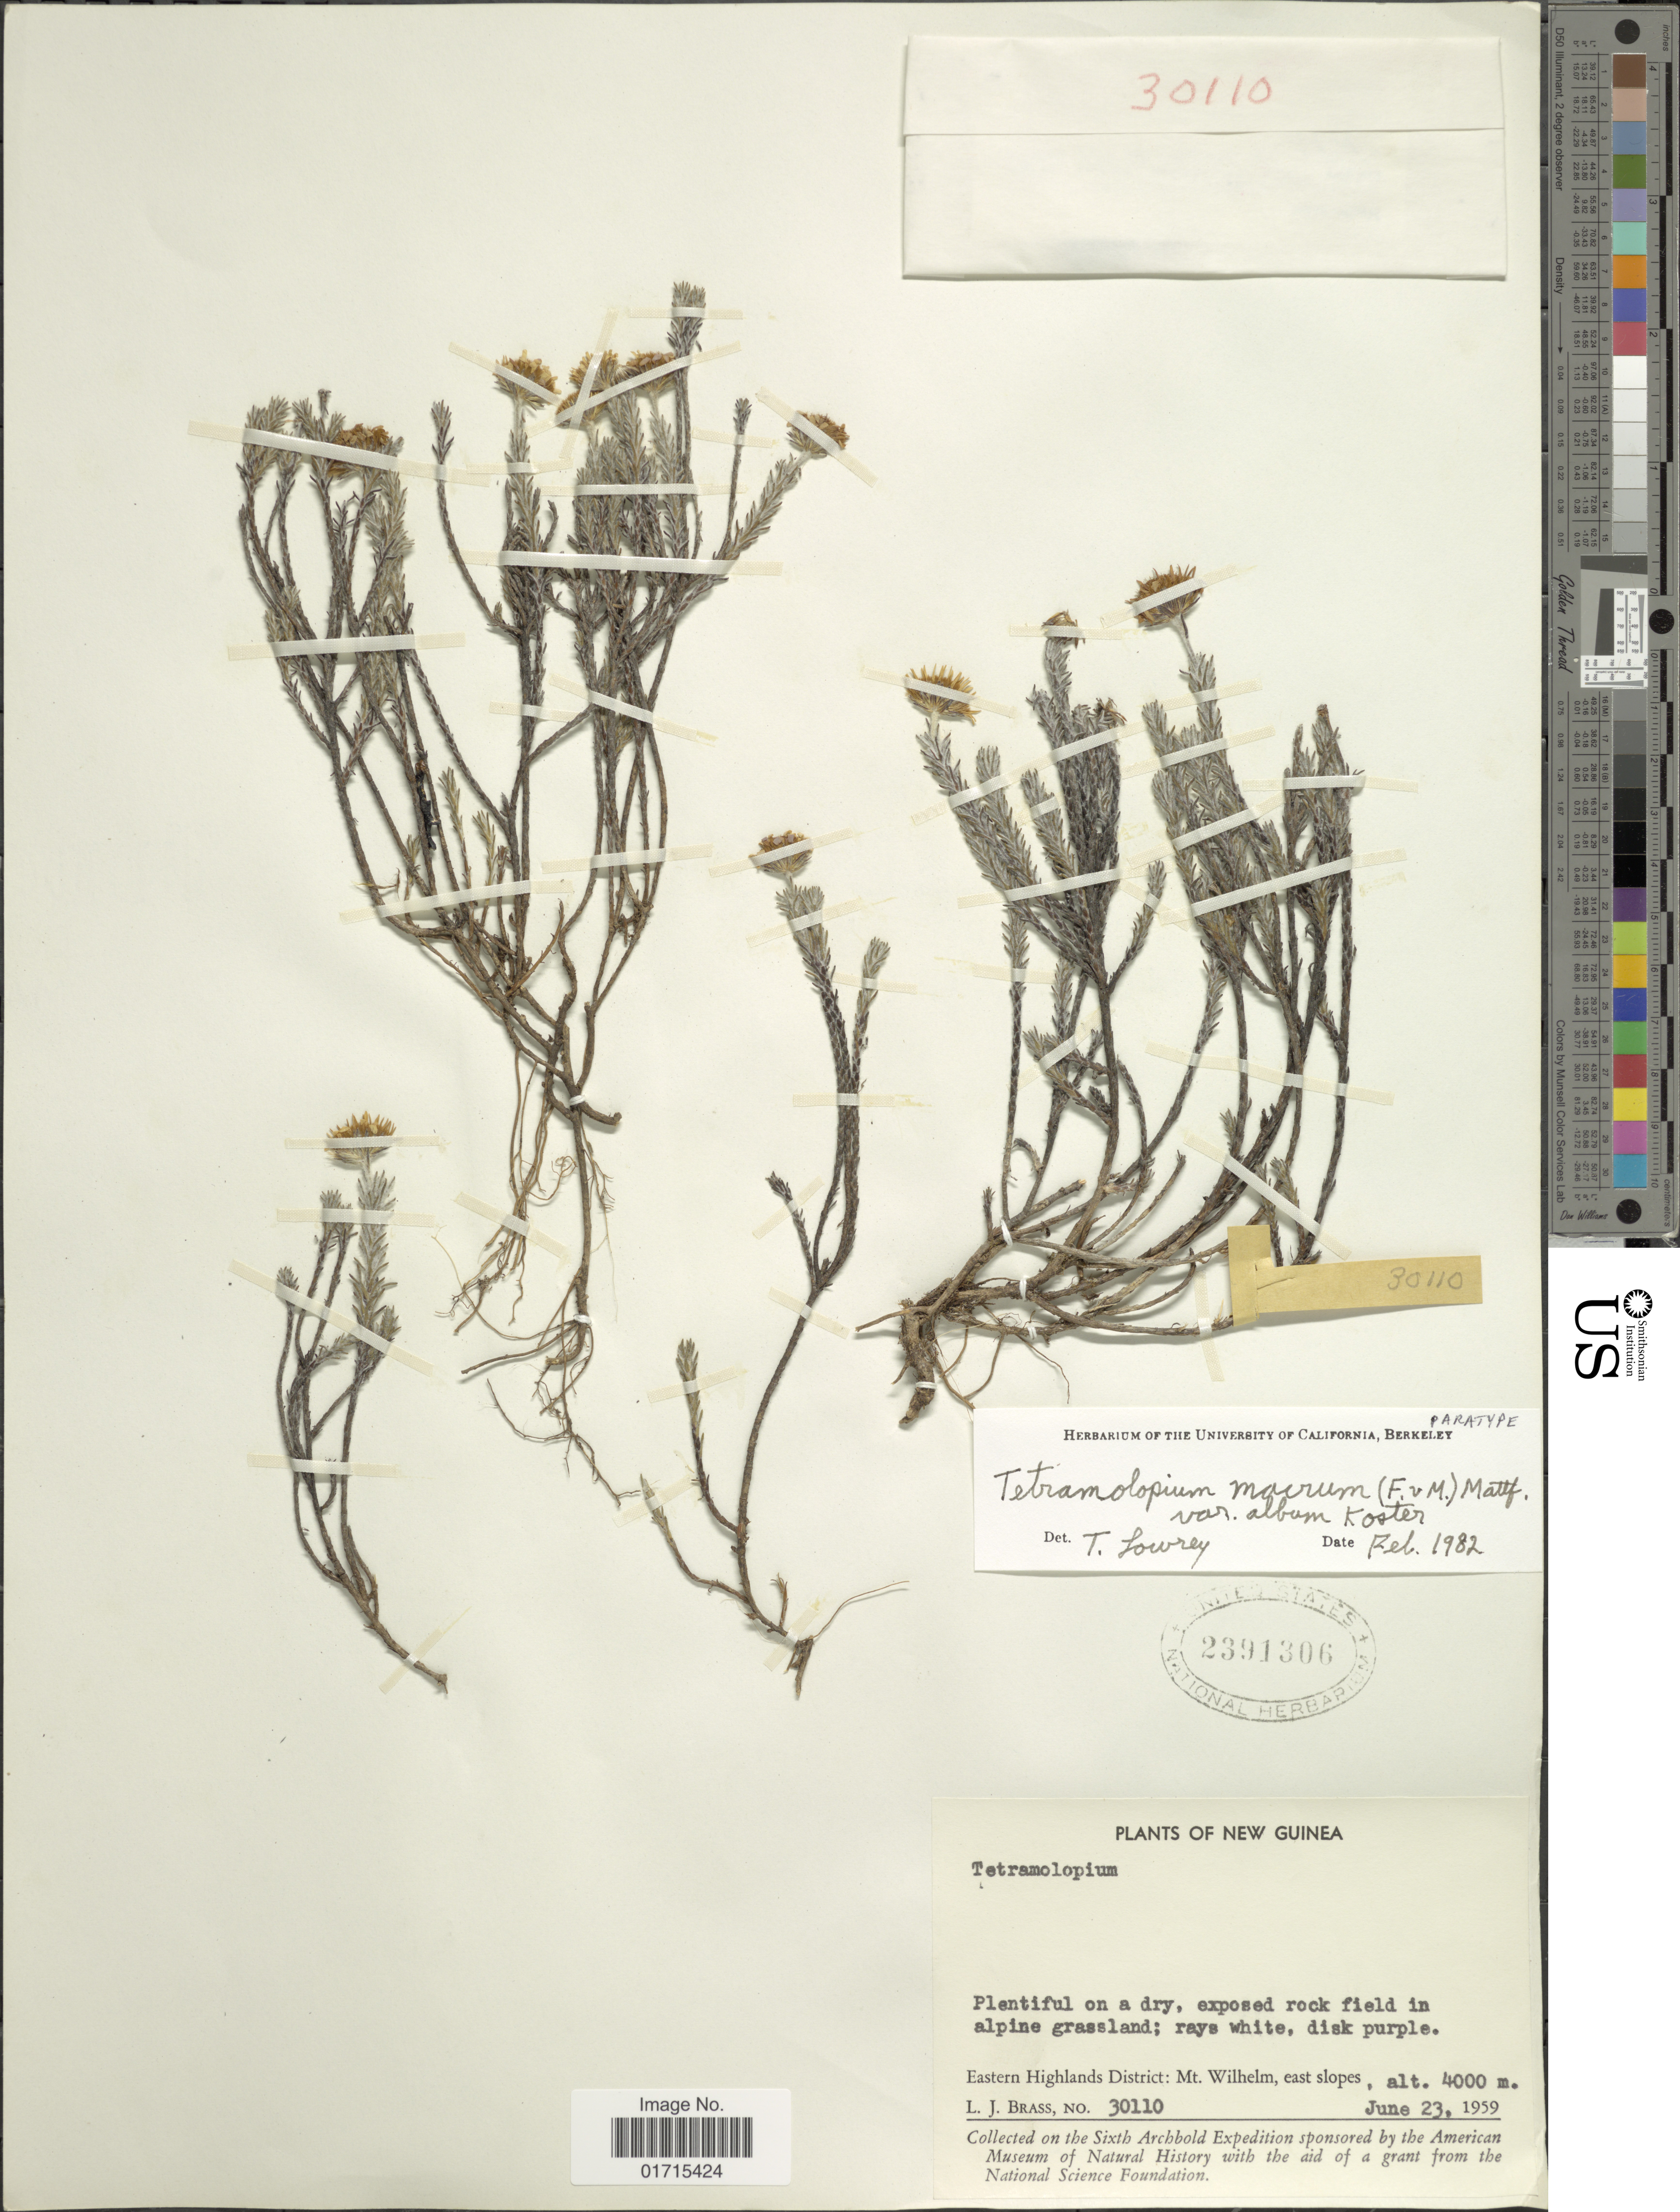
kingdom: Plantae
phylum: Tracheophyta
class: Magnoliopsida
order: Asterales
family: Asteraceae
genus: Tetramolopium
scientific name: Tetramolopium macrum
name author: (F. Muell.) Mattf.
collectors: L. J. Brass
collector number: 30110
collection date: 1959-06-23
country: Papua New Guinea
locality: Eastern Highlands District: Mt. Wilhelm, east slopes, New Guinea.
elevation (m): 4000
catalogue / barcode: US 2391306